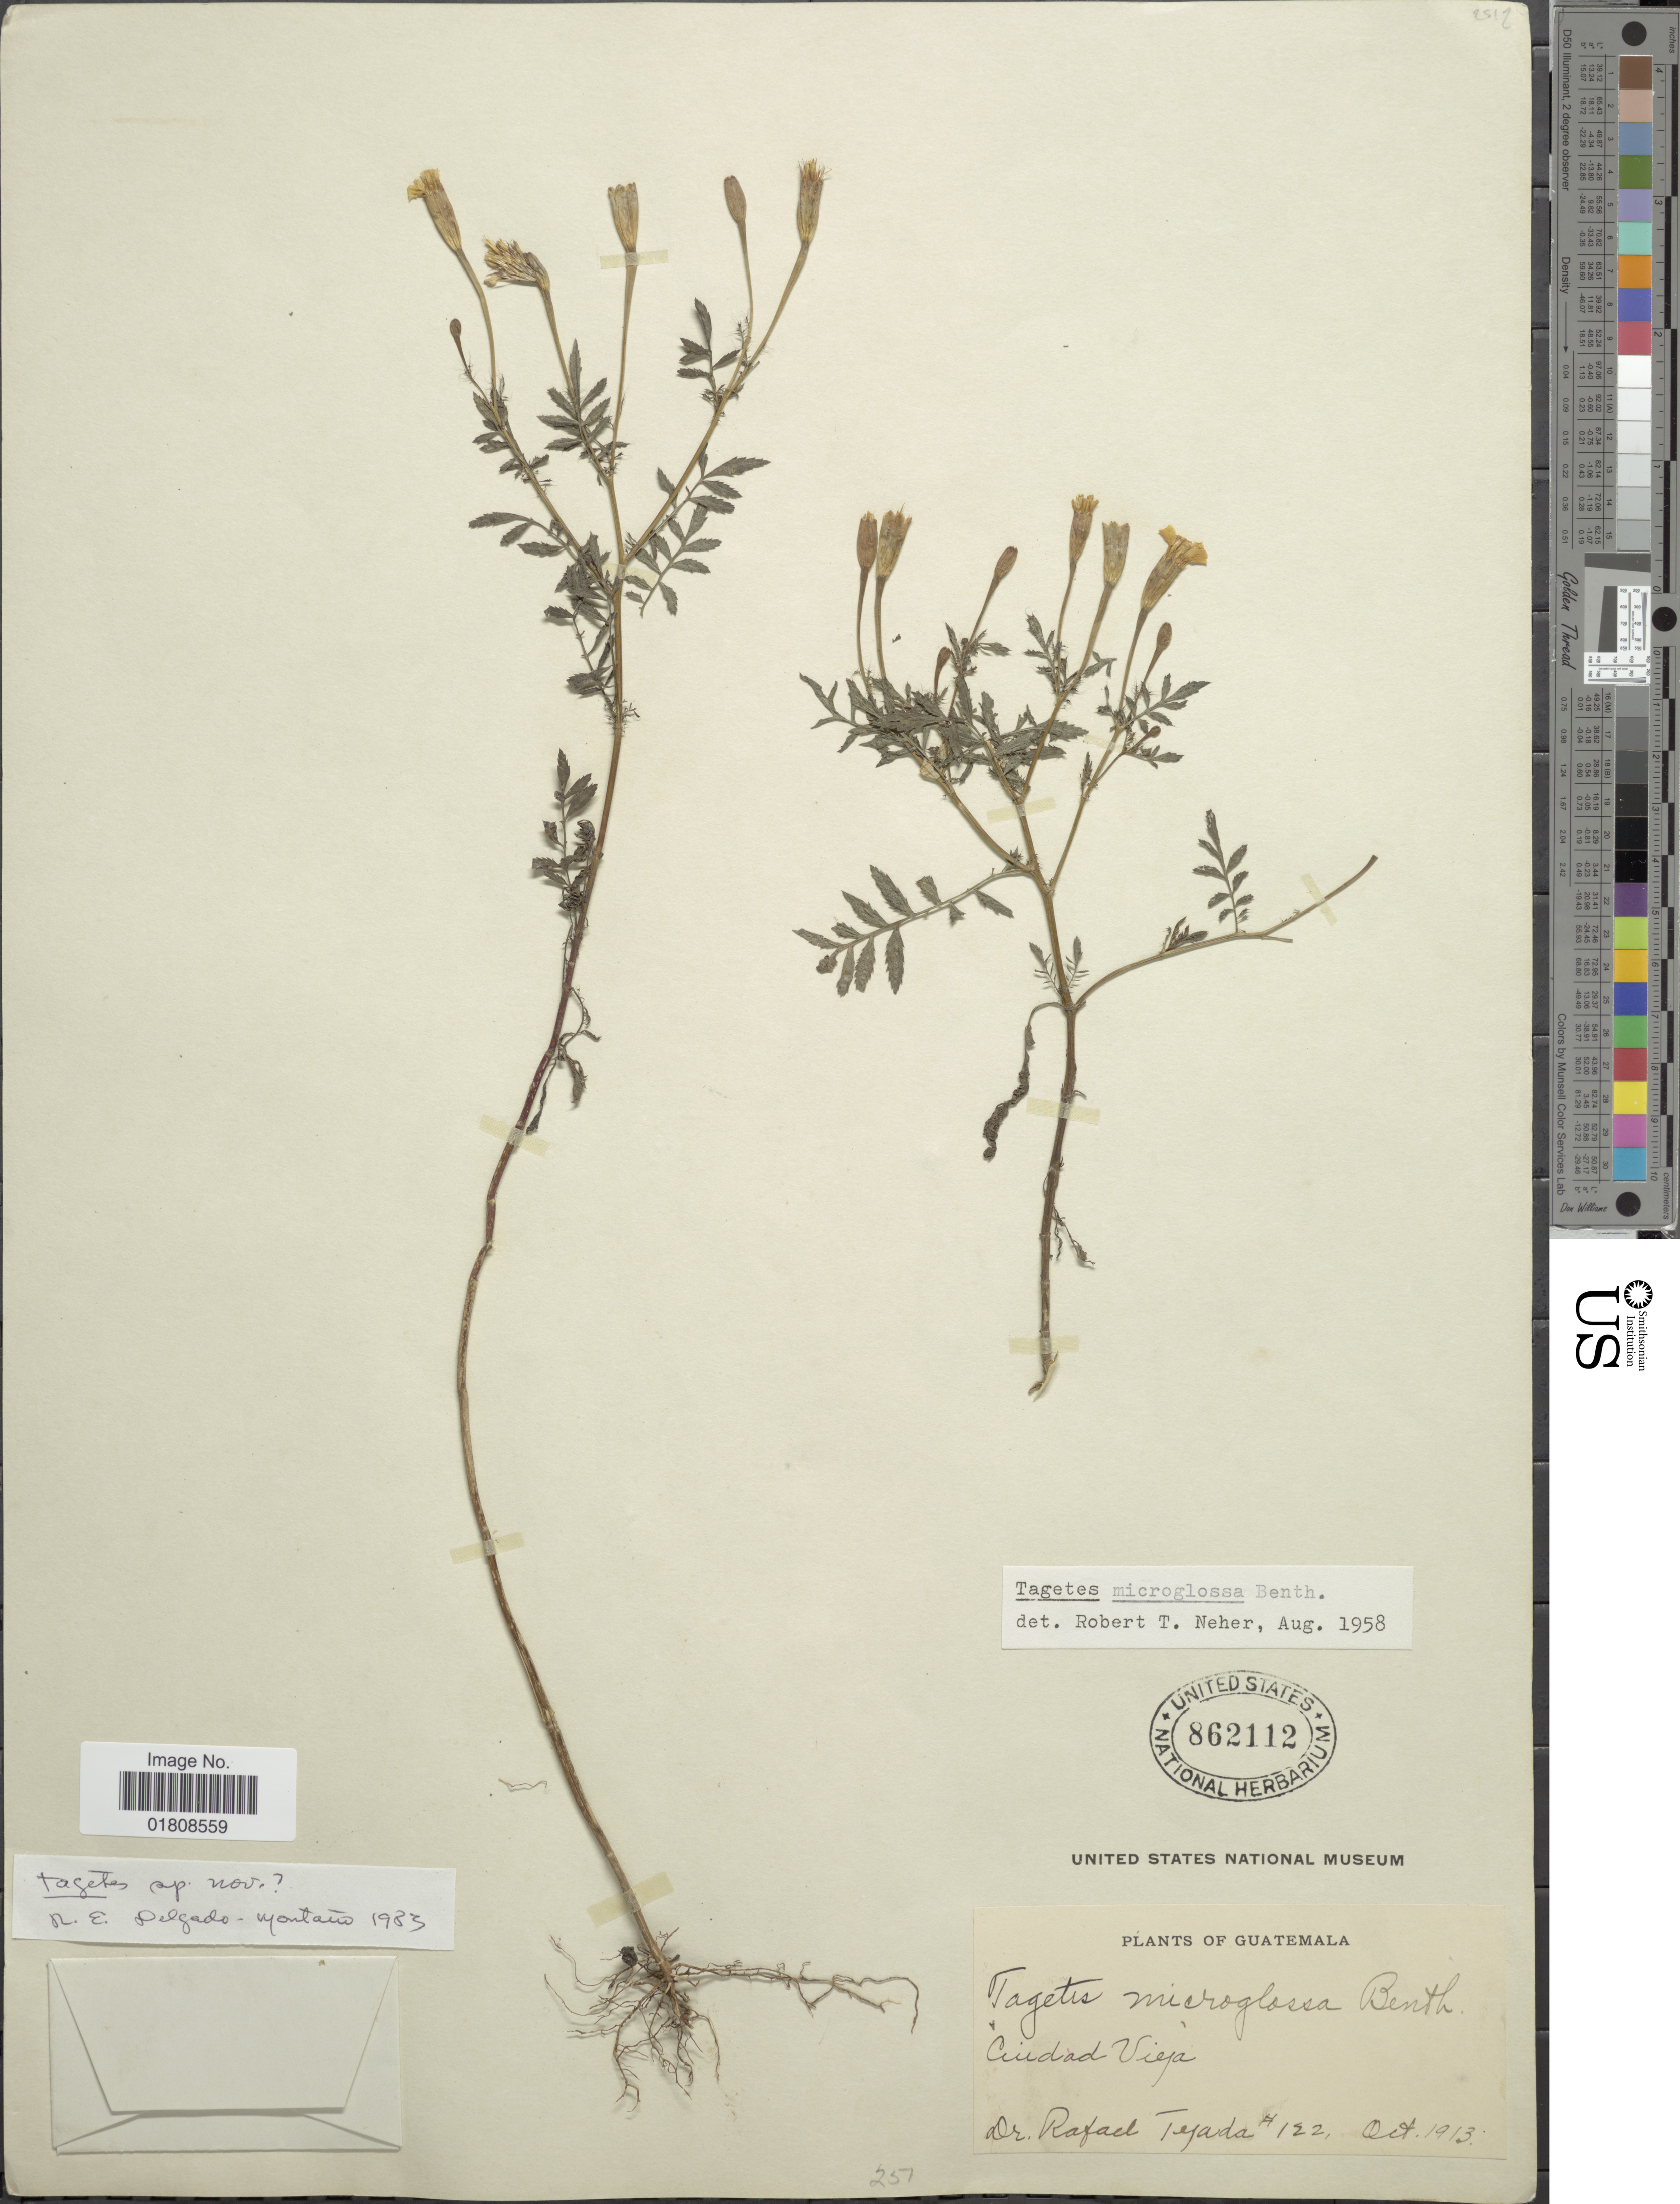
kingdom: Plantae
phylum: Tracheophyta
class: Magnoliopsida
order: Asterales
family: Asteraceae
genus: Tagetes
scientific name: Tagetes sp.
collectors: R. Tejada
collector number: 122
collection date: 1913-10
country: Guatemala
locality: Ciudad Vieja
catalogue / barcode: US 862112